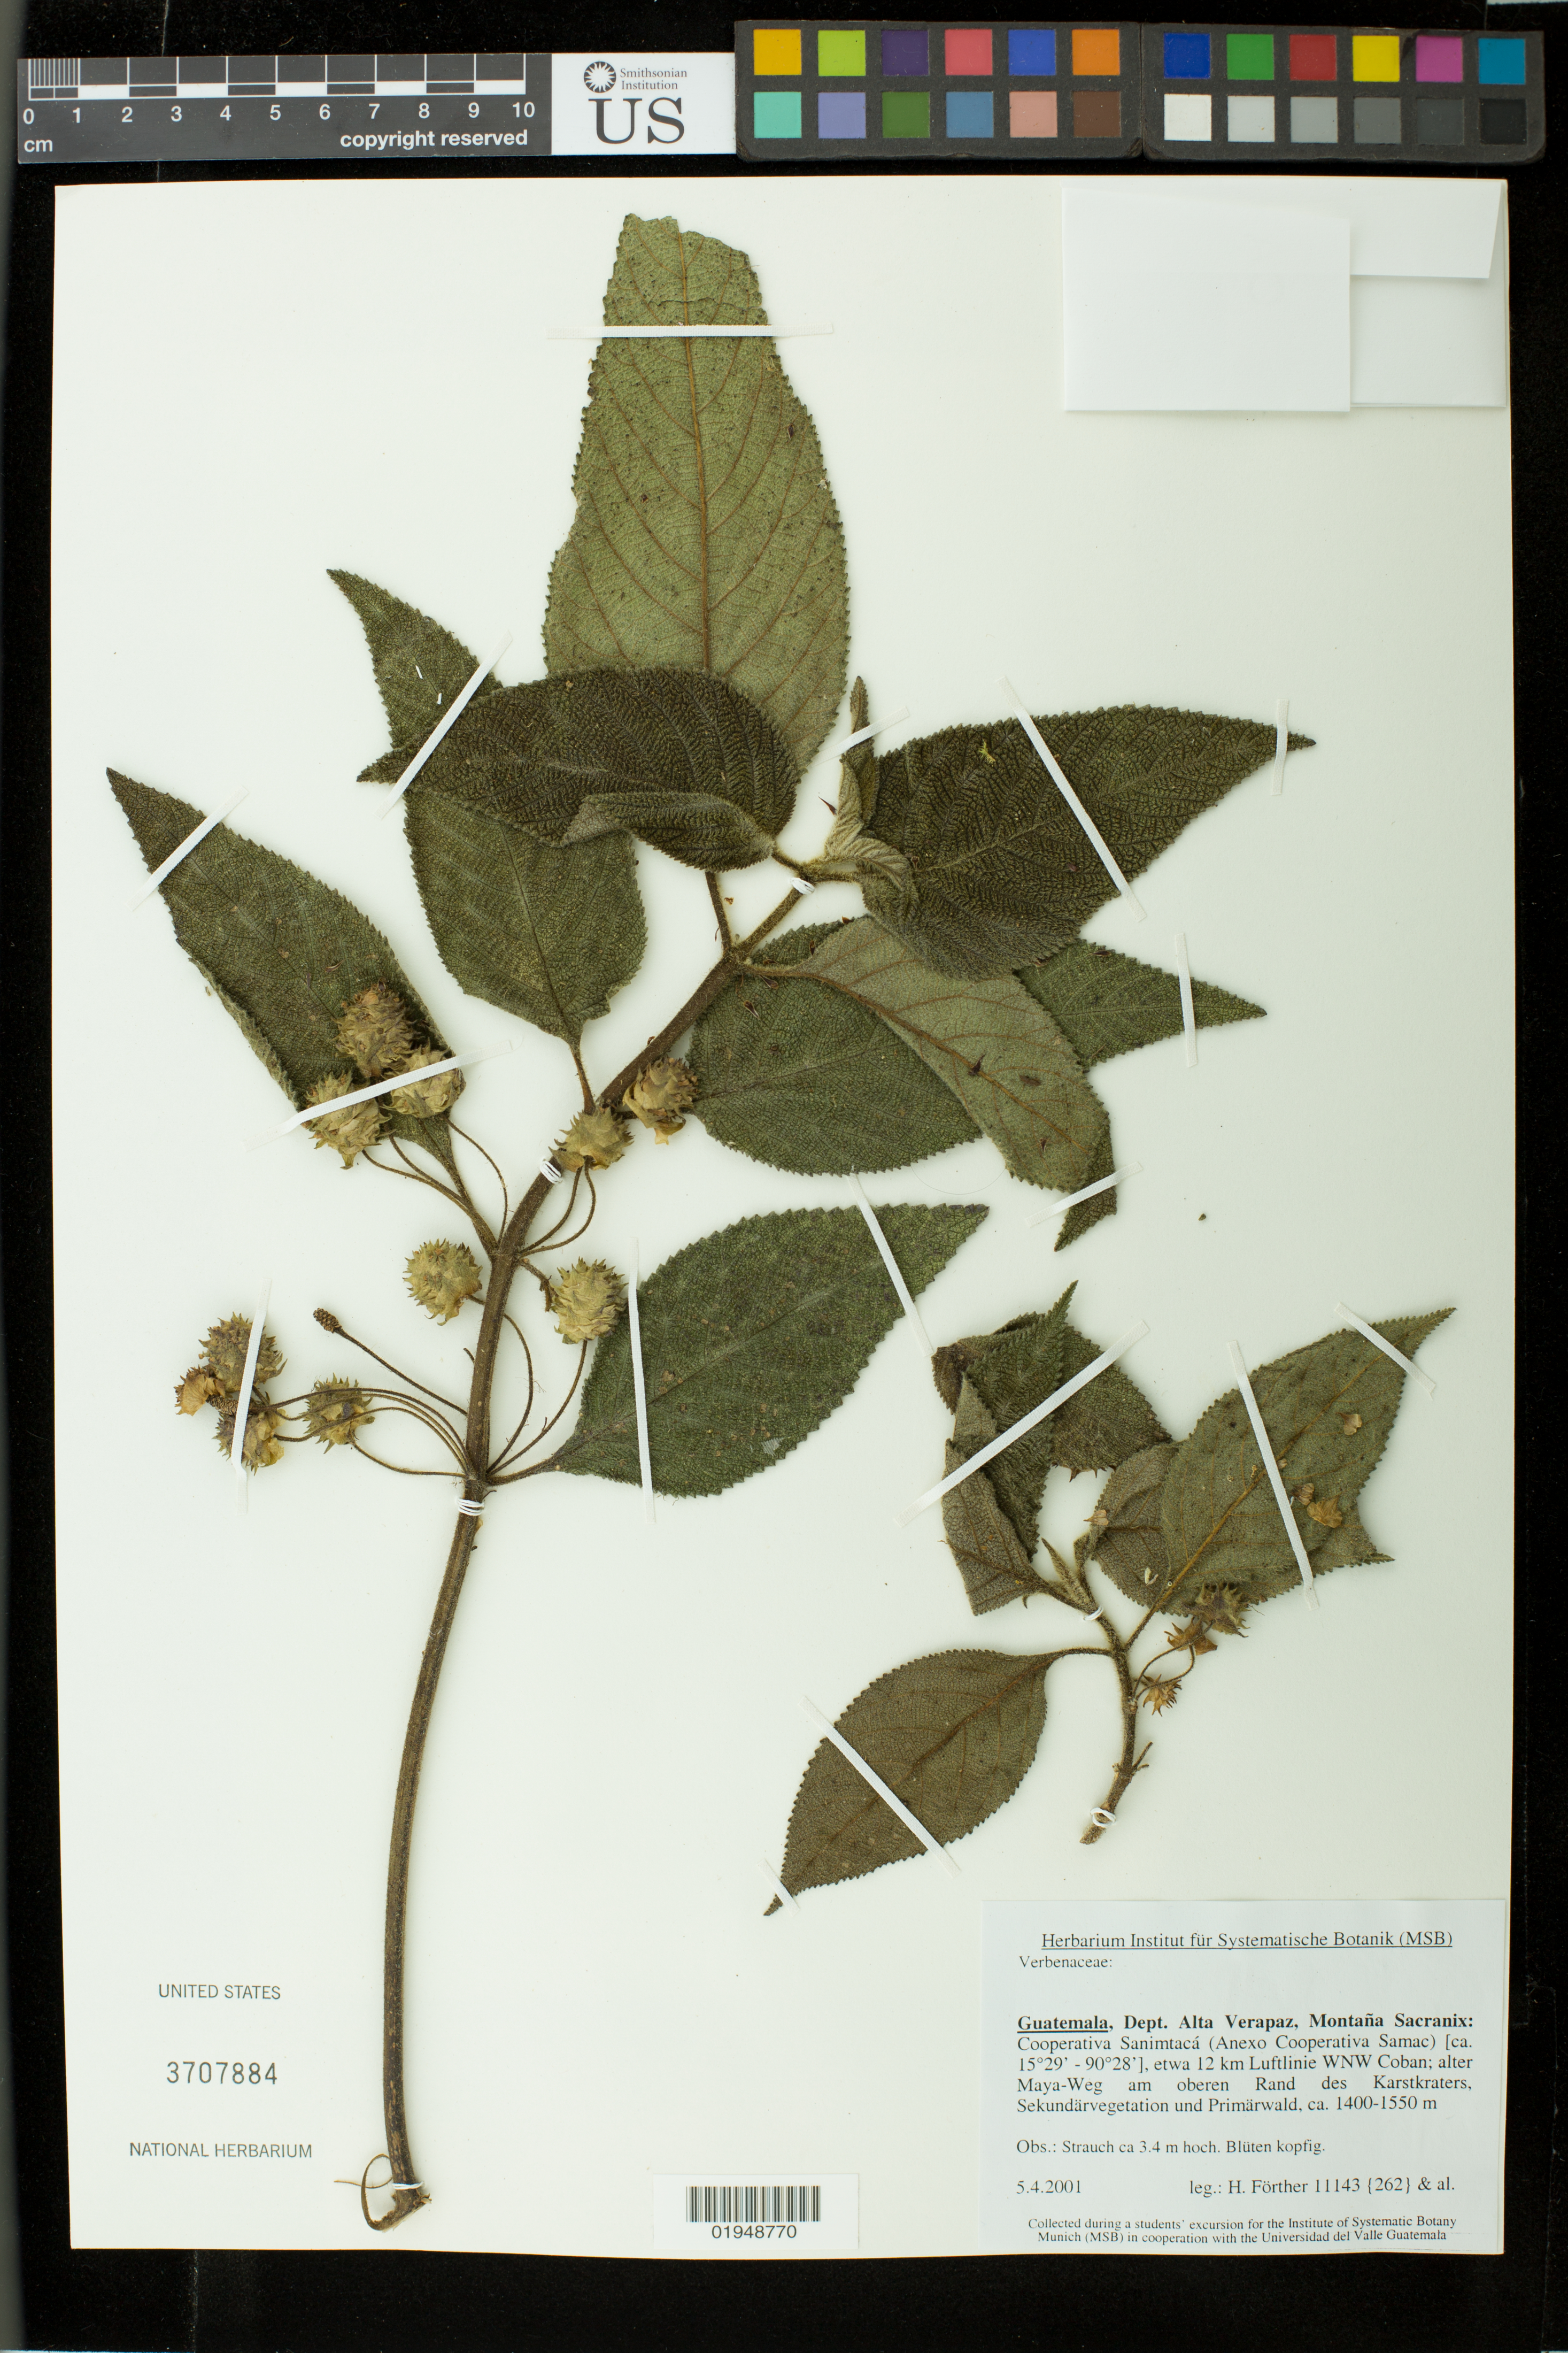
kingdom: Plantae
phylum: Tracheophyta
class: Magnoliopsida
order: Lamiales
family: Verbenaceae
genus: Lippia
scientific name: Lippia umbellata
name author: Cav.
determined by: Strong, Mark T., (BOT), Smithsonian Institution - National Museum of Natural History (UNITED STATES)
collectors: H. Förther & et al.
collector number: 11143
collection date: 2001-04-05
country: Guatemala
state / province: Alta Verapaz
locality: Dept Alta Verapaz, Montaña Sacranix: Cooperativa Sanimtacá (Anexo Copperativa Samac), etwa 12 km Luftline WNW Coban; alter Maya-Weg am oberen Rand des Karstkraters, Sekundärvegetation und Primärwald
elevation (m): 1400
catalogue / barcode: US 3707884